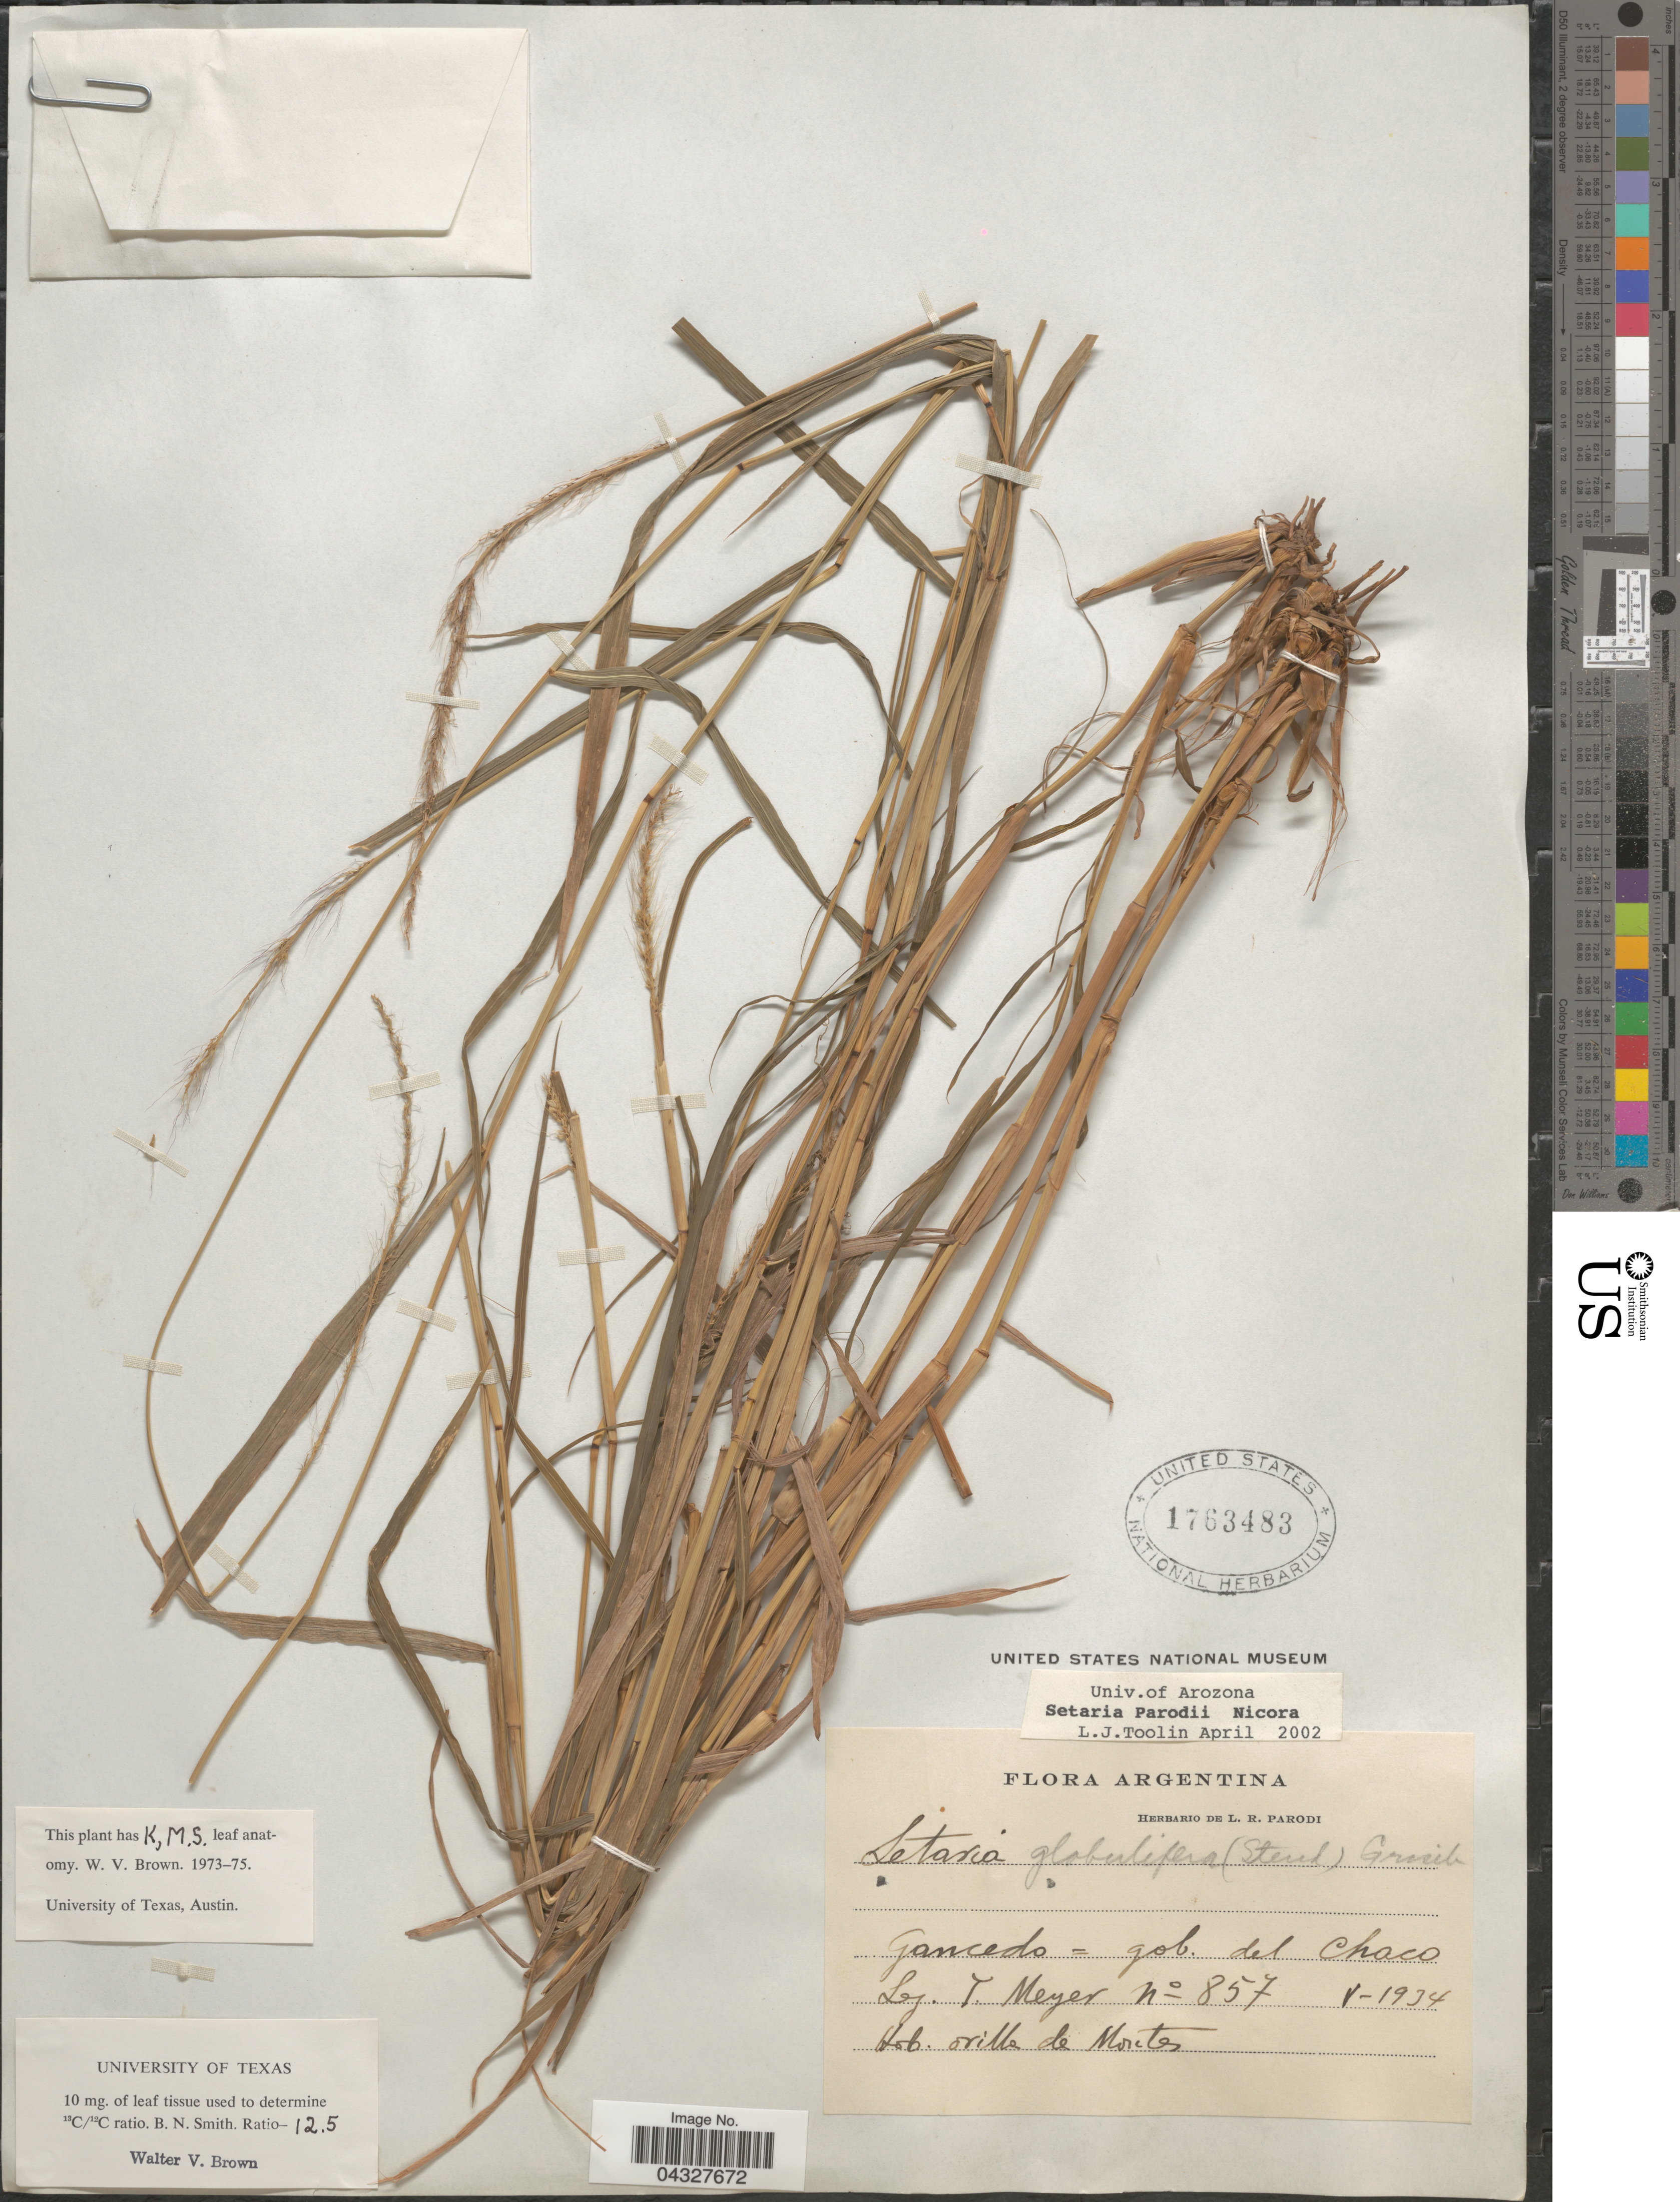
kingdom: Plantae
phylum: Tracheophyta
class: Liliopsida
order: Poales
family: Poaceae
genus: Setaria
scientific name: Setaria parodii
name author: Nicora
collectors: T. Meyer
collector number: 857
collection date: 1934-05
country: Argentina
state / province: Chaco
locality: Gancedo - gob. del Chaco.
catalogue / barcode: US 1763483